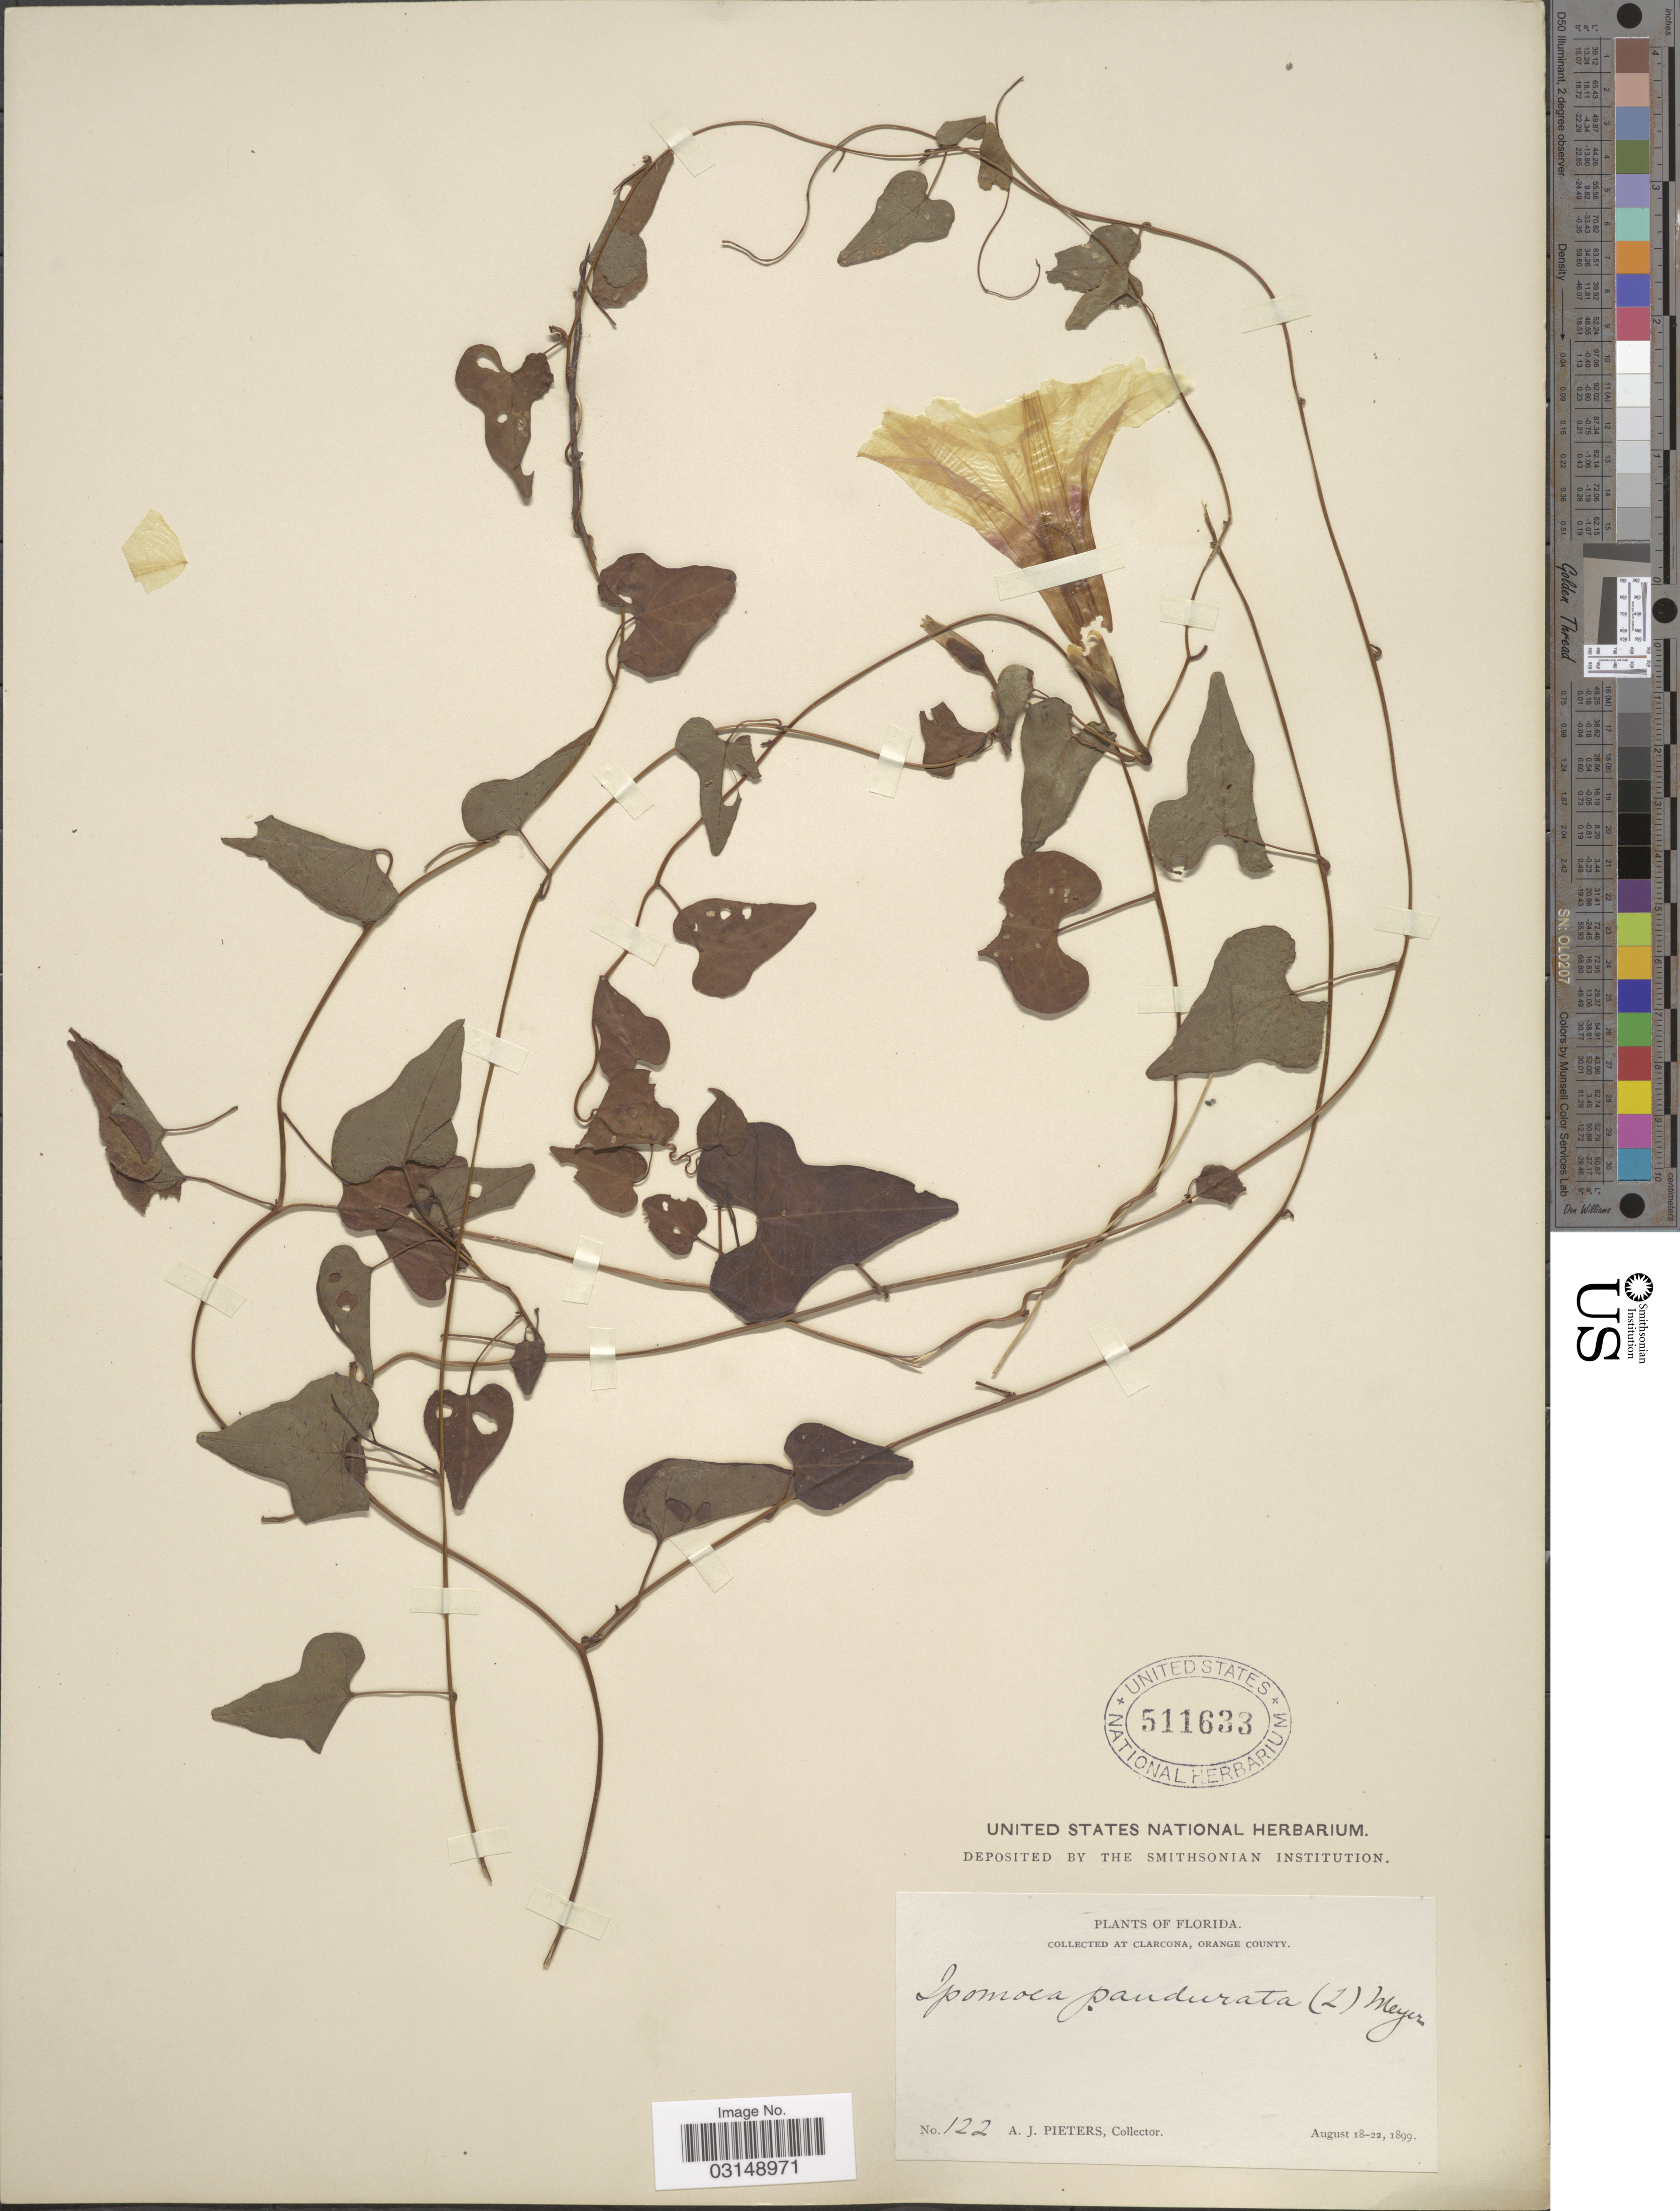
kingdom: Plantae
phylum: Tracheophyta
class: Magnoliopsida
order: Solanales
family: Convolvulaceae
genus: Ipomoea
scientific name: Ipomoea pandurata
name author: (L.) G. Mey.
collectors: A. Pieters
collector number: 122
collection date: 1899-08-18/1899-08-22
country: United States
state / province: Florida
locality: Clarcona, Orange County.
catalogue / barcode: US 511633